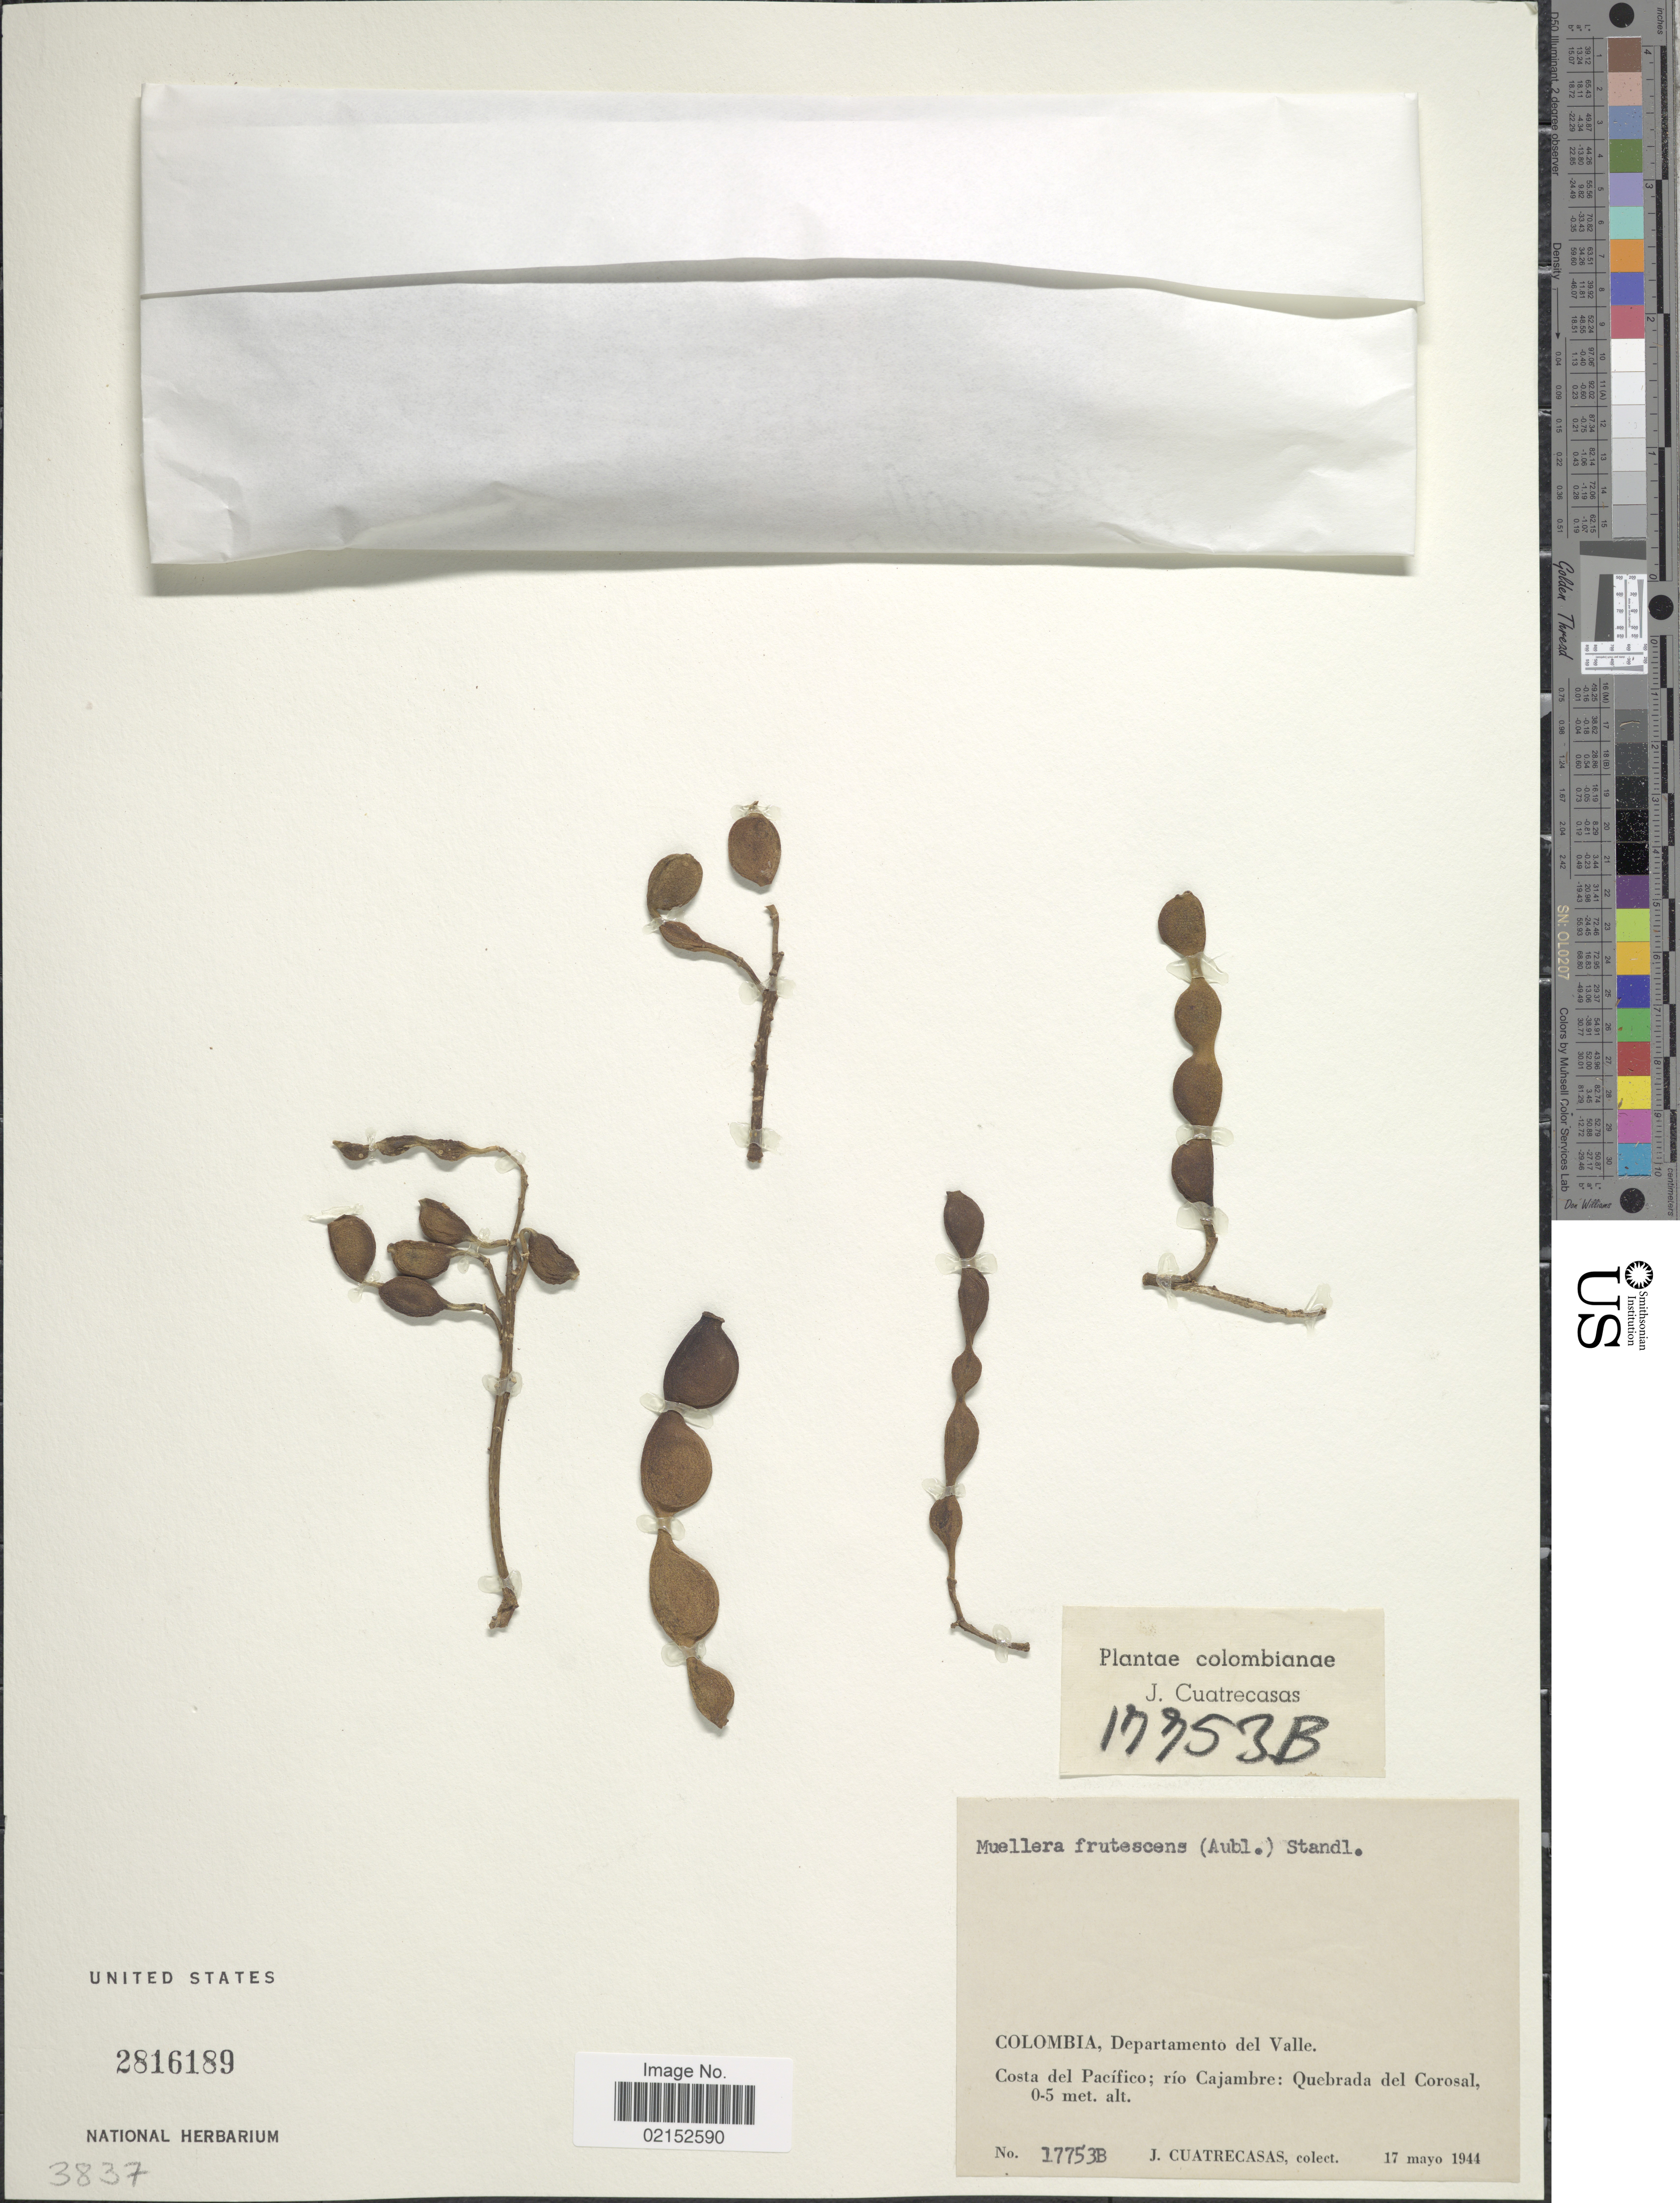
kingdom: Plantae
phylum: Tracheophyta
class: Magnoliopsida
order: Fabales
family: Fabaceae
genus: Muellera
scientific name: Muellera frutescens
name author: (Aubl.) Standl.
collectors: J. Cuatrecasas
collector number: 17753B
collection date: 1944-05-17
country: Colombia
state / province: Valle del Cauca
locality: Departamento del Valle. Costa del Pacifico: Quebrada del Corosal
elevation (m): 0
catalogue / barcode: US 2816189